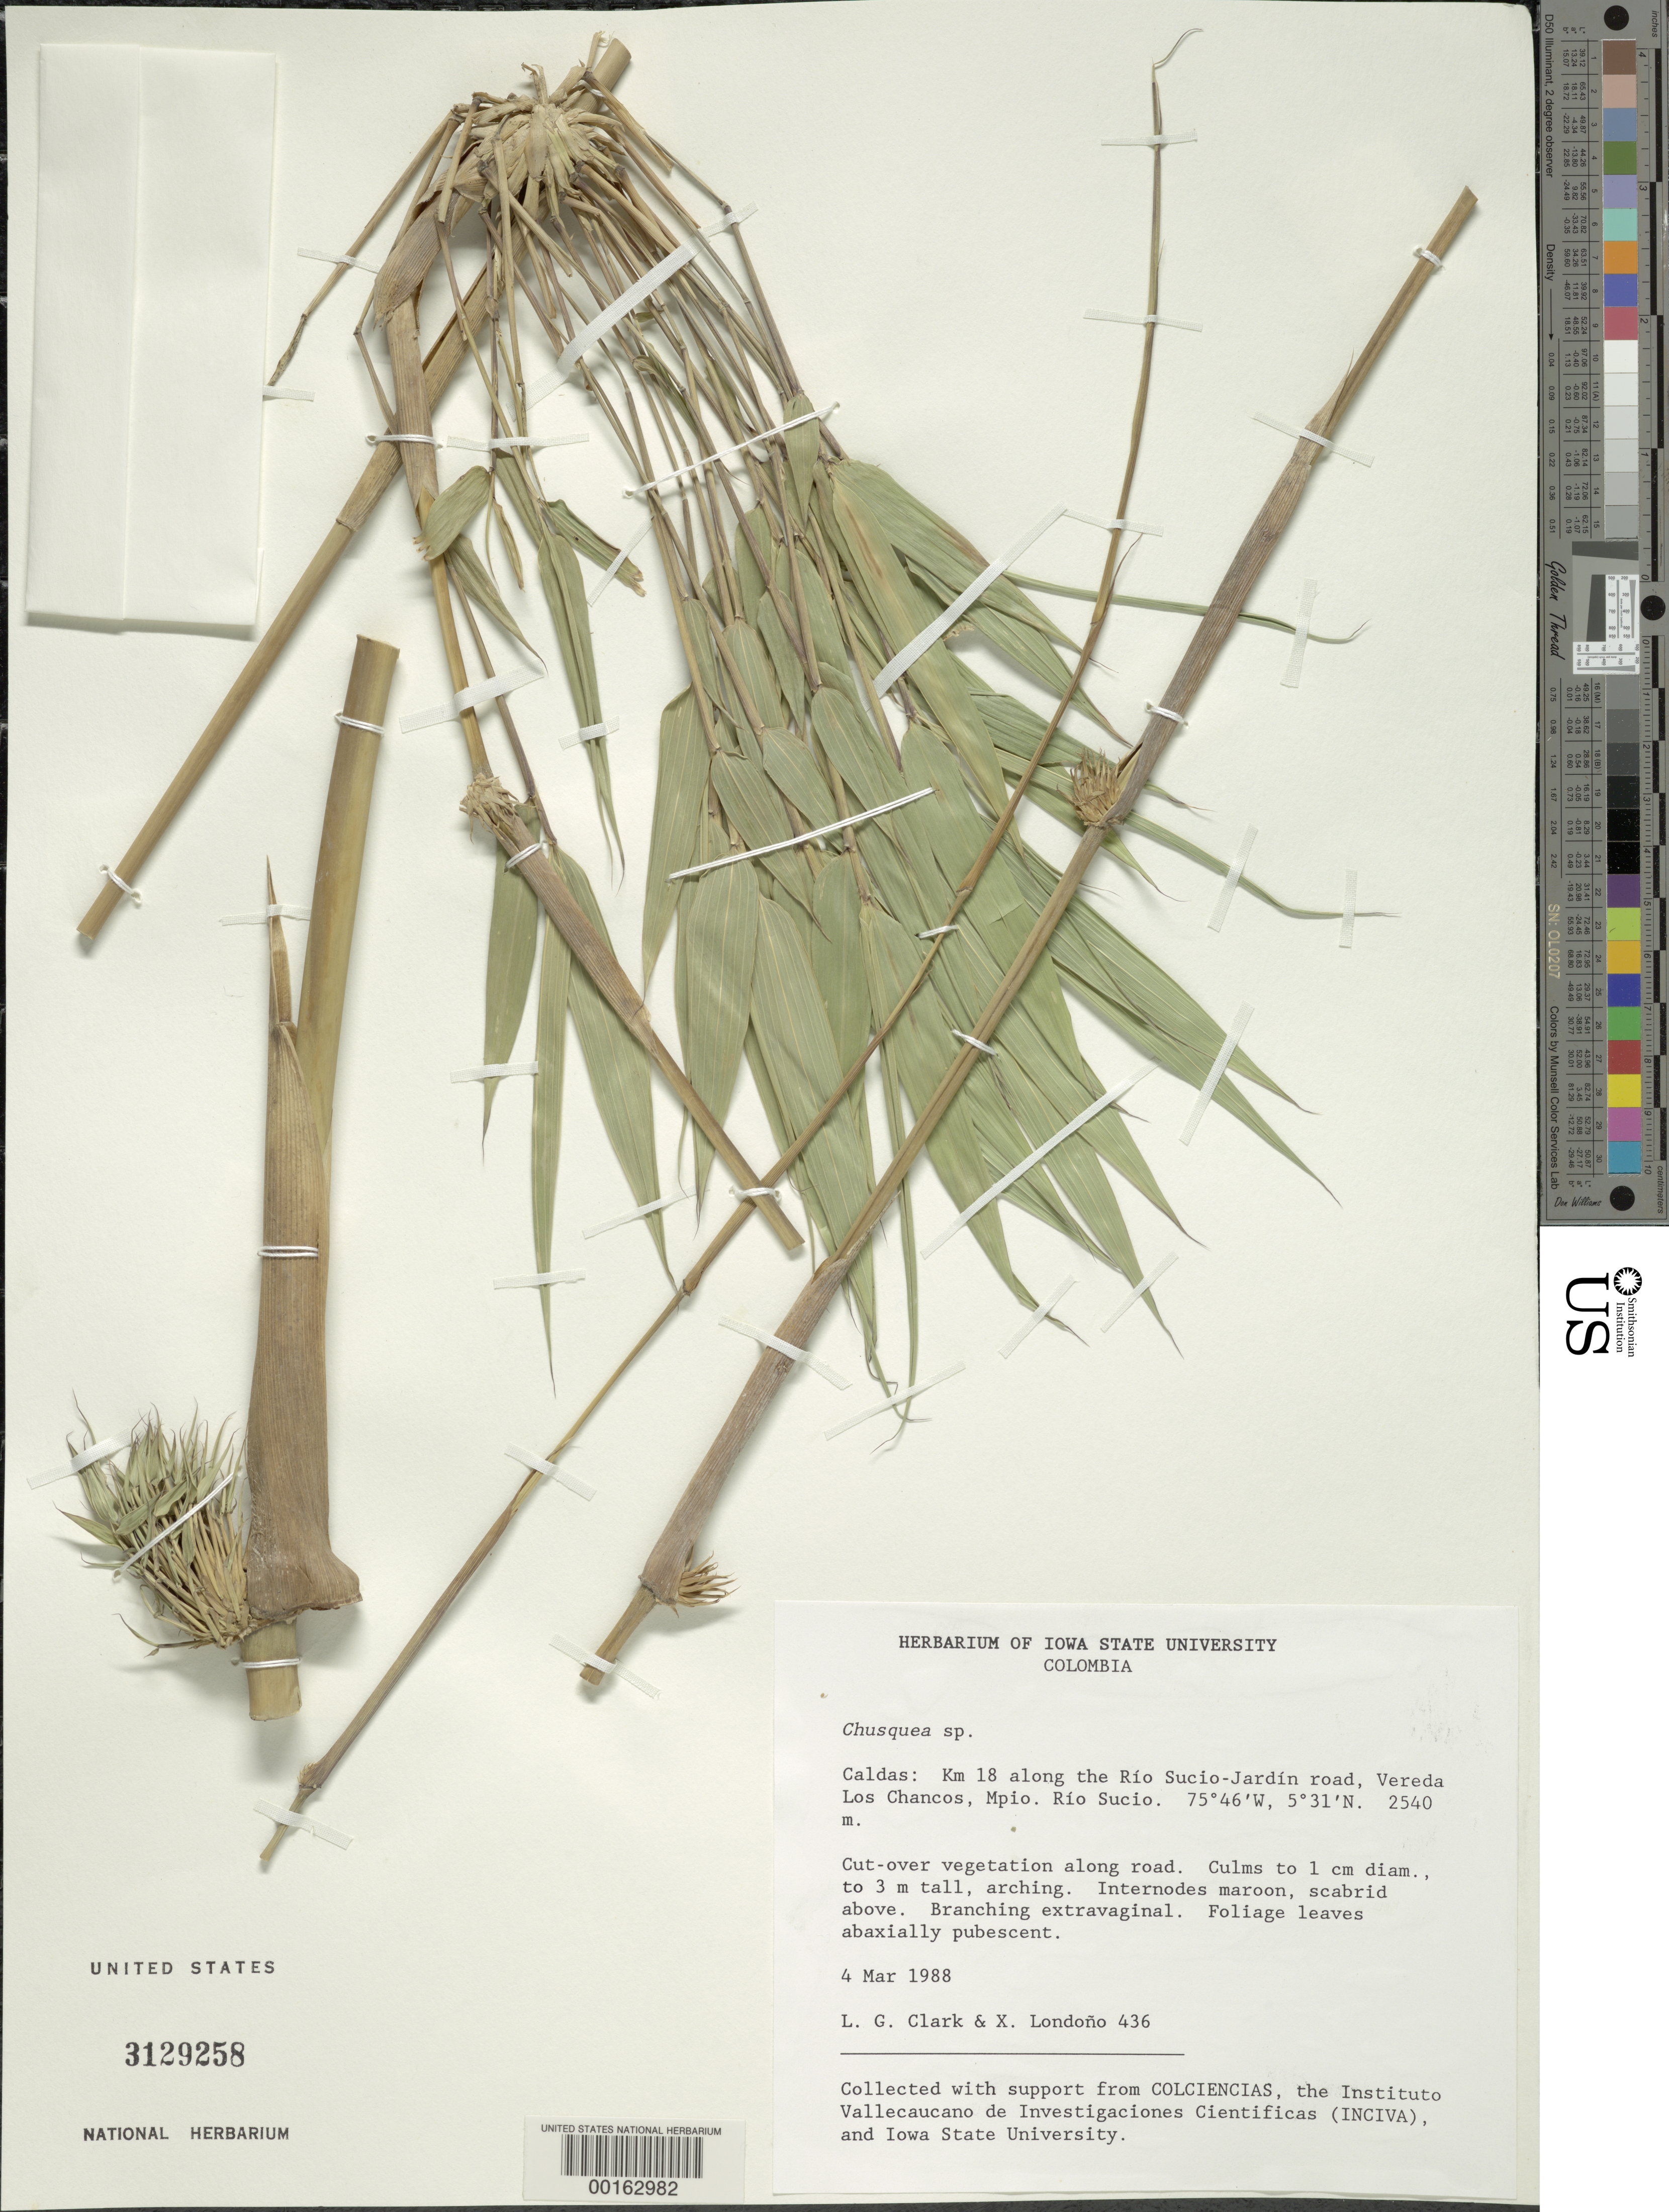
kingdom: Plantae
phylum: Tracheophyta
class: Liliopsida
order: Poales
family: Poaceae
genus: Chusquea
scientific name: Chusquea sp.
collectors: L. G. Clark & X. Londoño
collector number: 436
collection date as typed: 04 Mar 1988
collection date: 1988-03-04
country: Colombia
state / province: Caldas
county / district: Ríosucio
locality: Km 18 along the Rio Sucio-Jardin road, Mun. Rio Sucio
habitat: Cut-over vegetation along road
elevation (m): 2540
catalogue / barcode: US 3129258